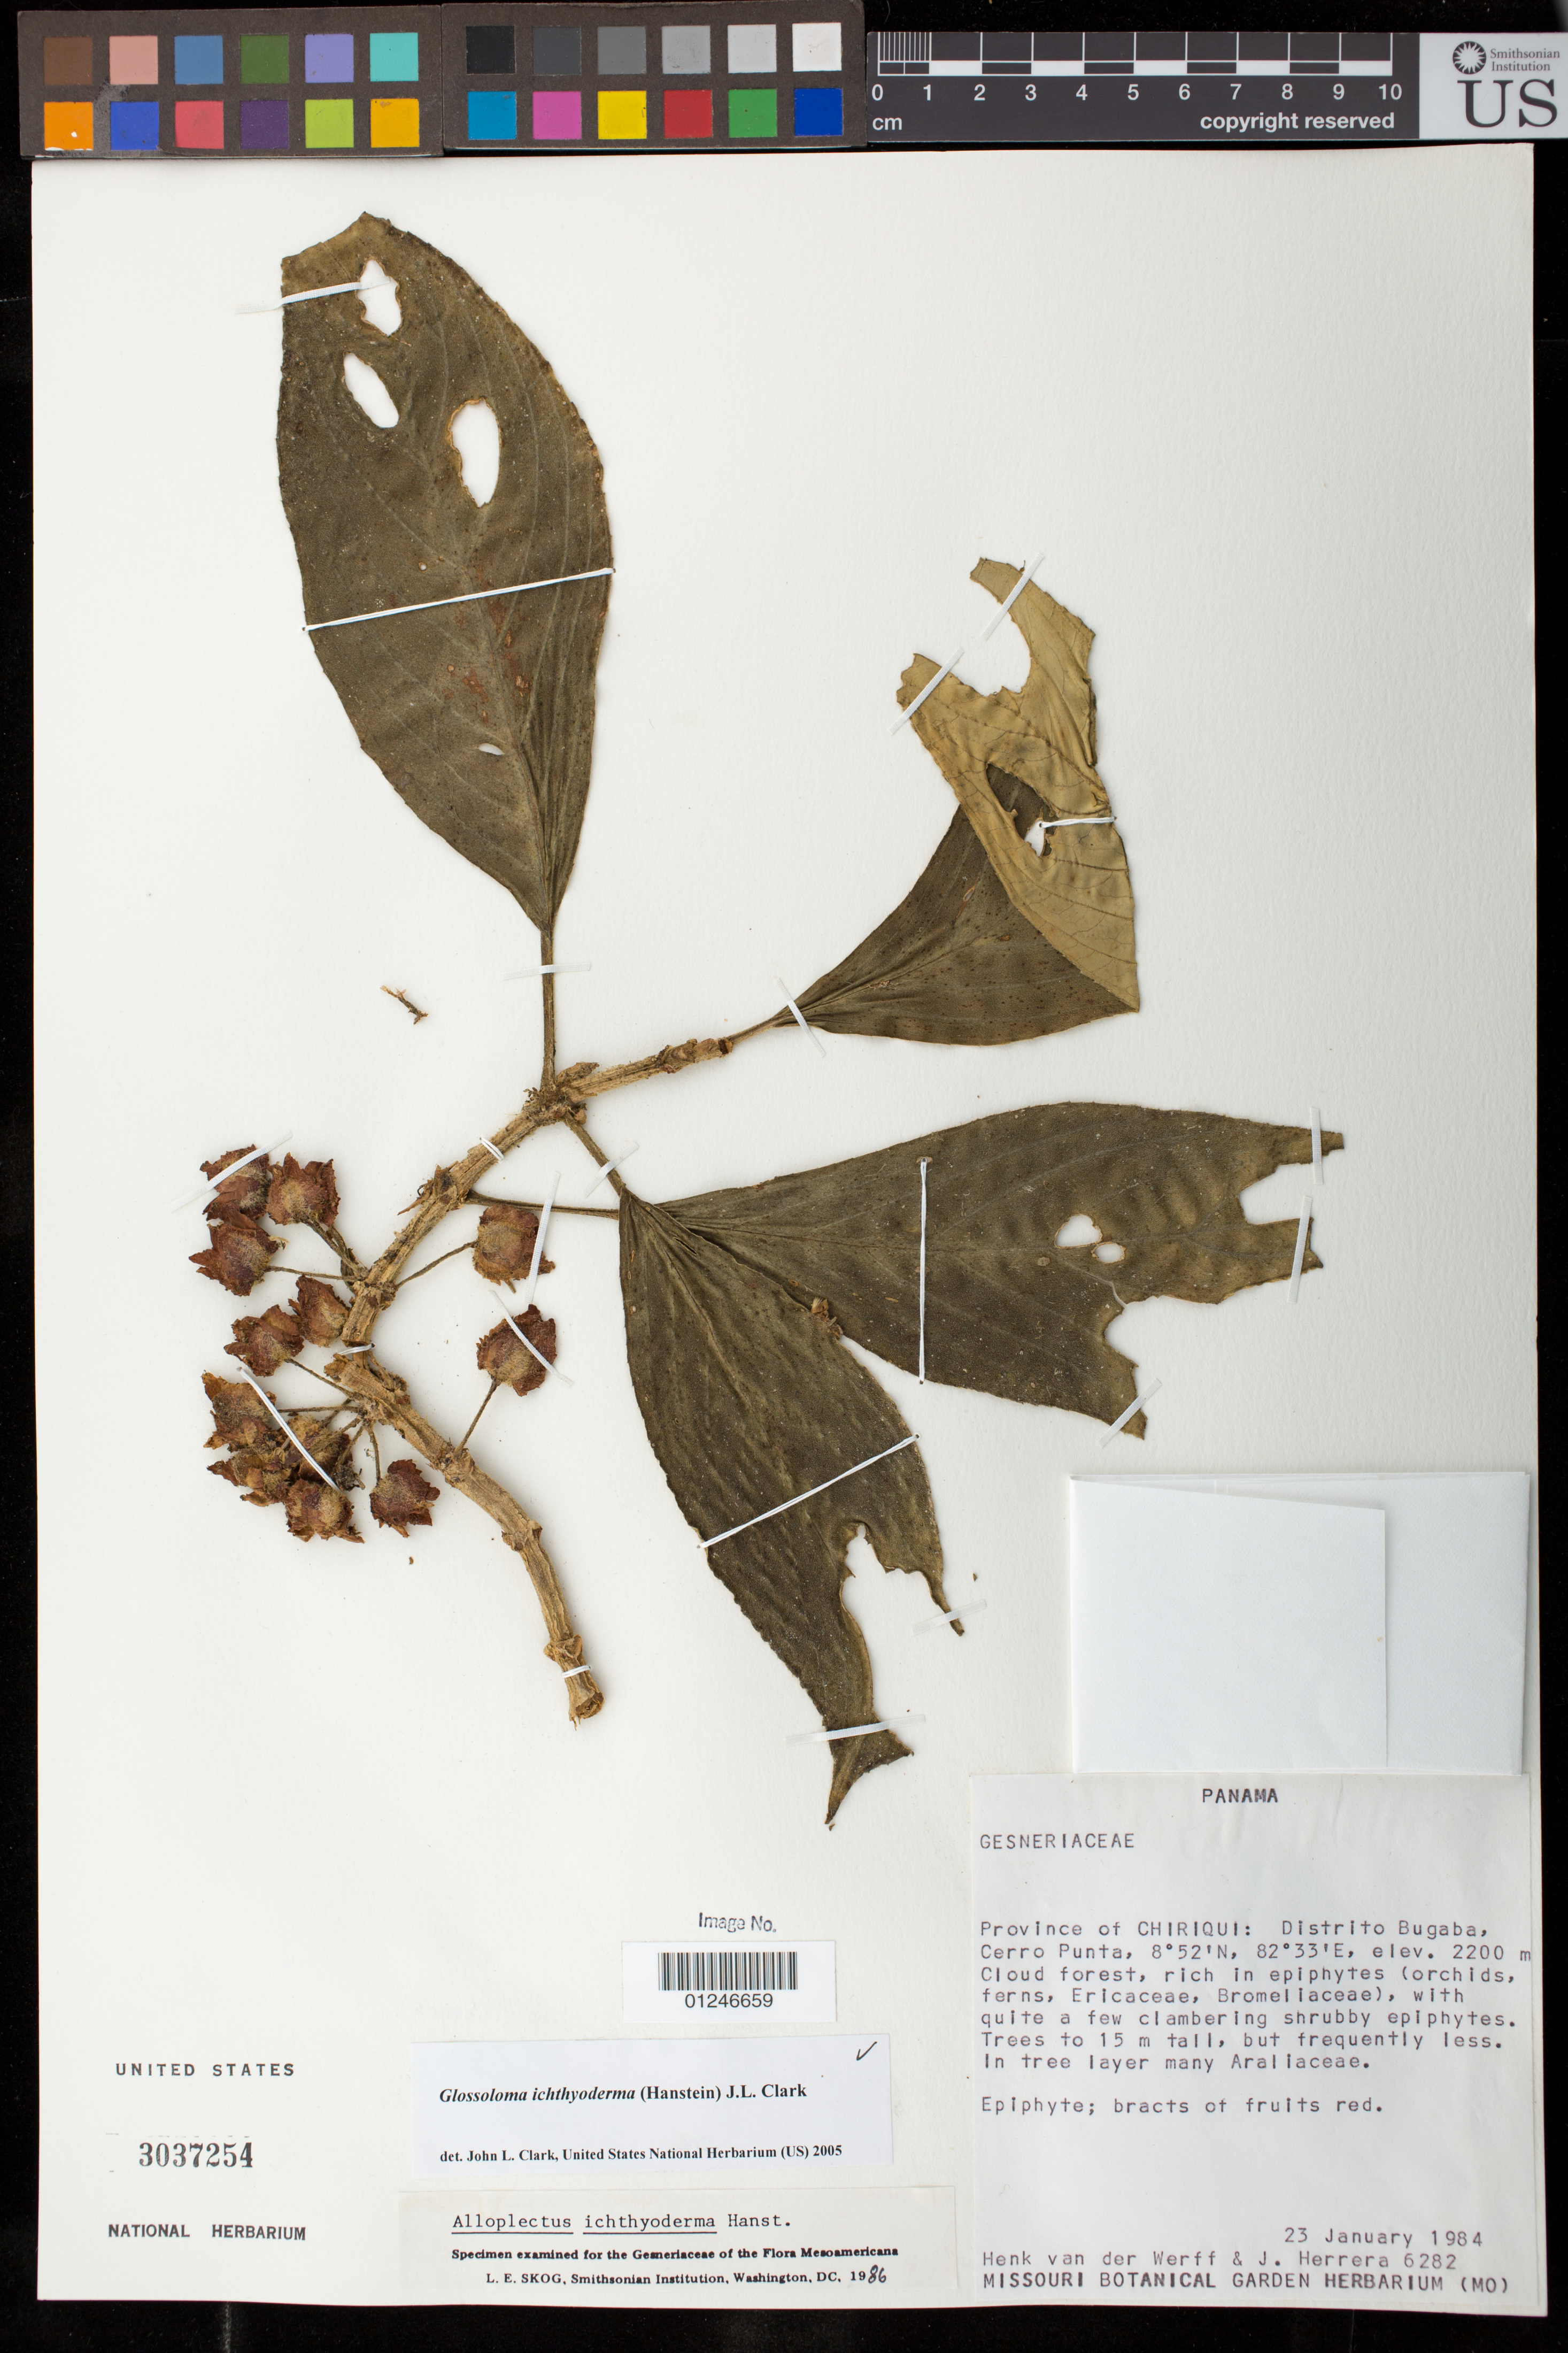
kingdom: Plantae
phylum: Tracheophyta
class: Magnoliopsida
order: Lamiales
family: Gesneriaceae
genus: Glossoloma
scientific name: Glossoloma ichthyoderma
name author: (Hanst.) J.L. Clark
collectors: H. van der Werff & J. Herrera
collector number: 6282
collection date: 1984-01-23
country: Panama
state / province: Chiriqui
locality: Panama. Distrito Bugaba, Cerro Punta.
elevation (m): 2200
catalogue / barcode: US 3037254